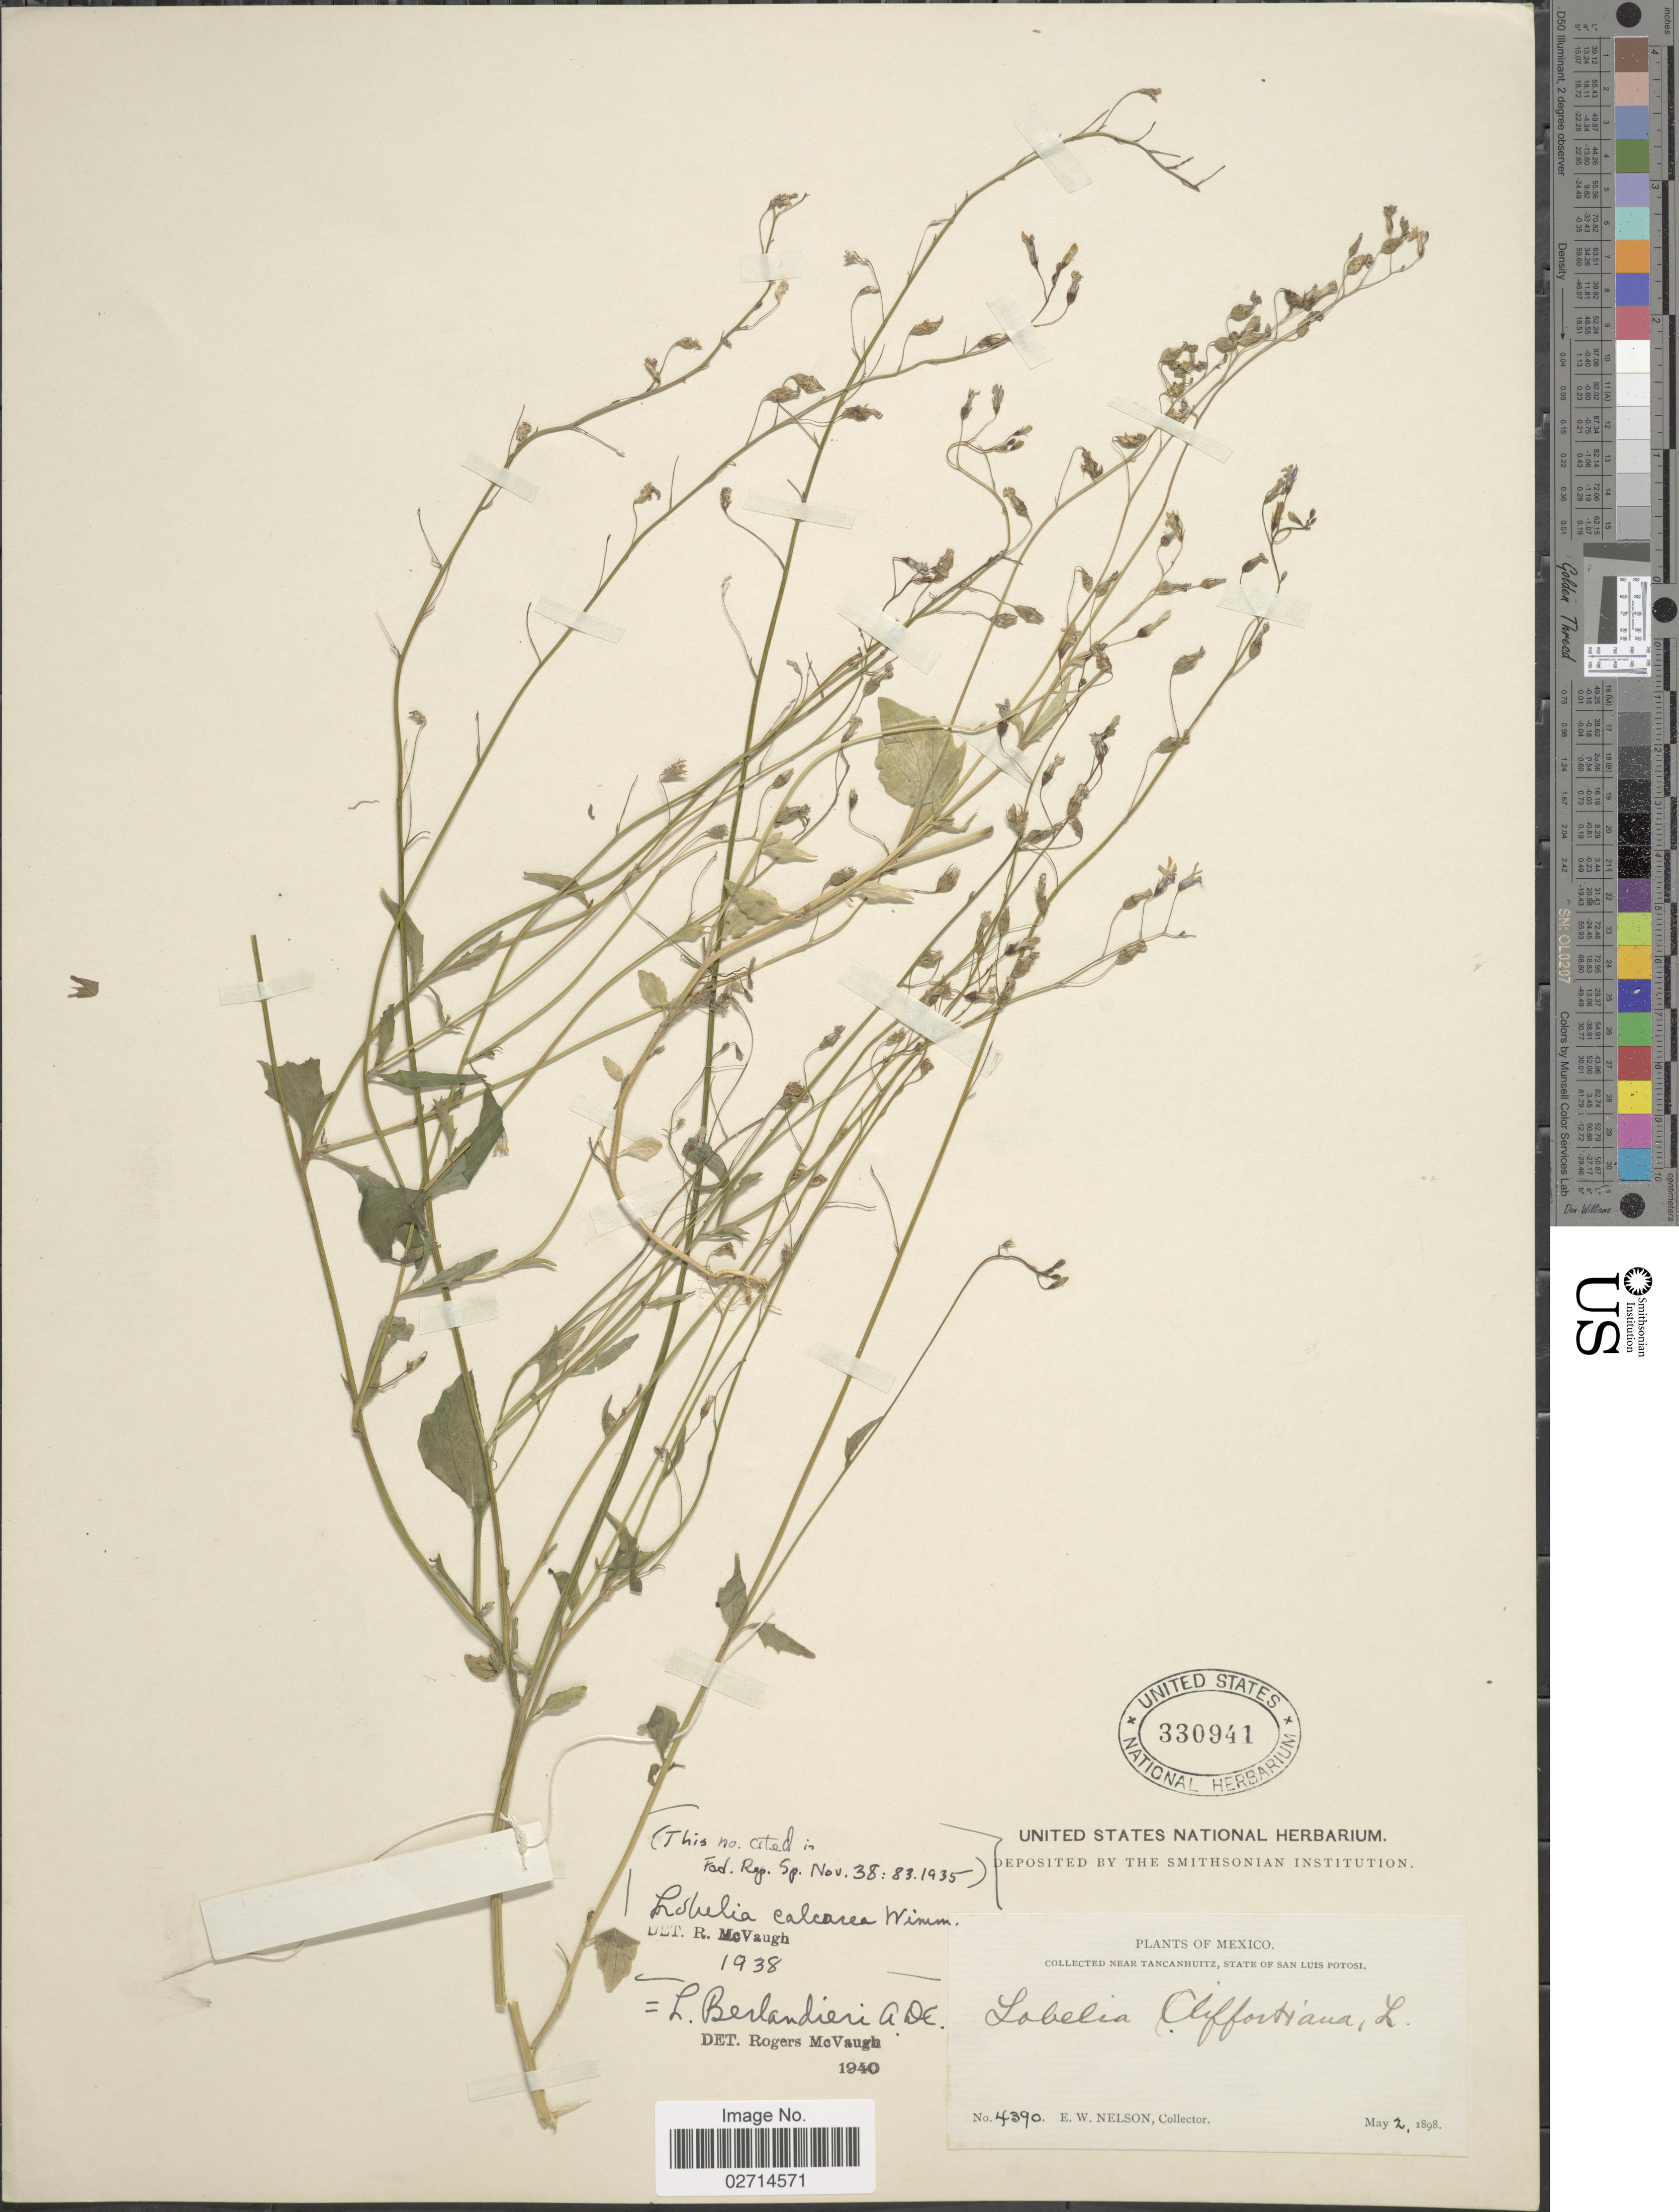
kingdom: Plantae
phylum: Tracheophyta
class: Magnoliopsida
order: Asterales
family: Campanulaceae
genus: Lobelia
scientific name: Lobelia berlandieri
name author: A. DC.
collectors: E. W. Nelson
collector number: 4390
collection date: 1898-05-02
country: Mexico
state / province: San Luis Potosí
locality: Near Tancanhuitz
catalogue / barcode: US 330941